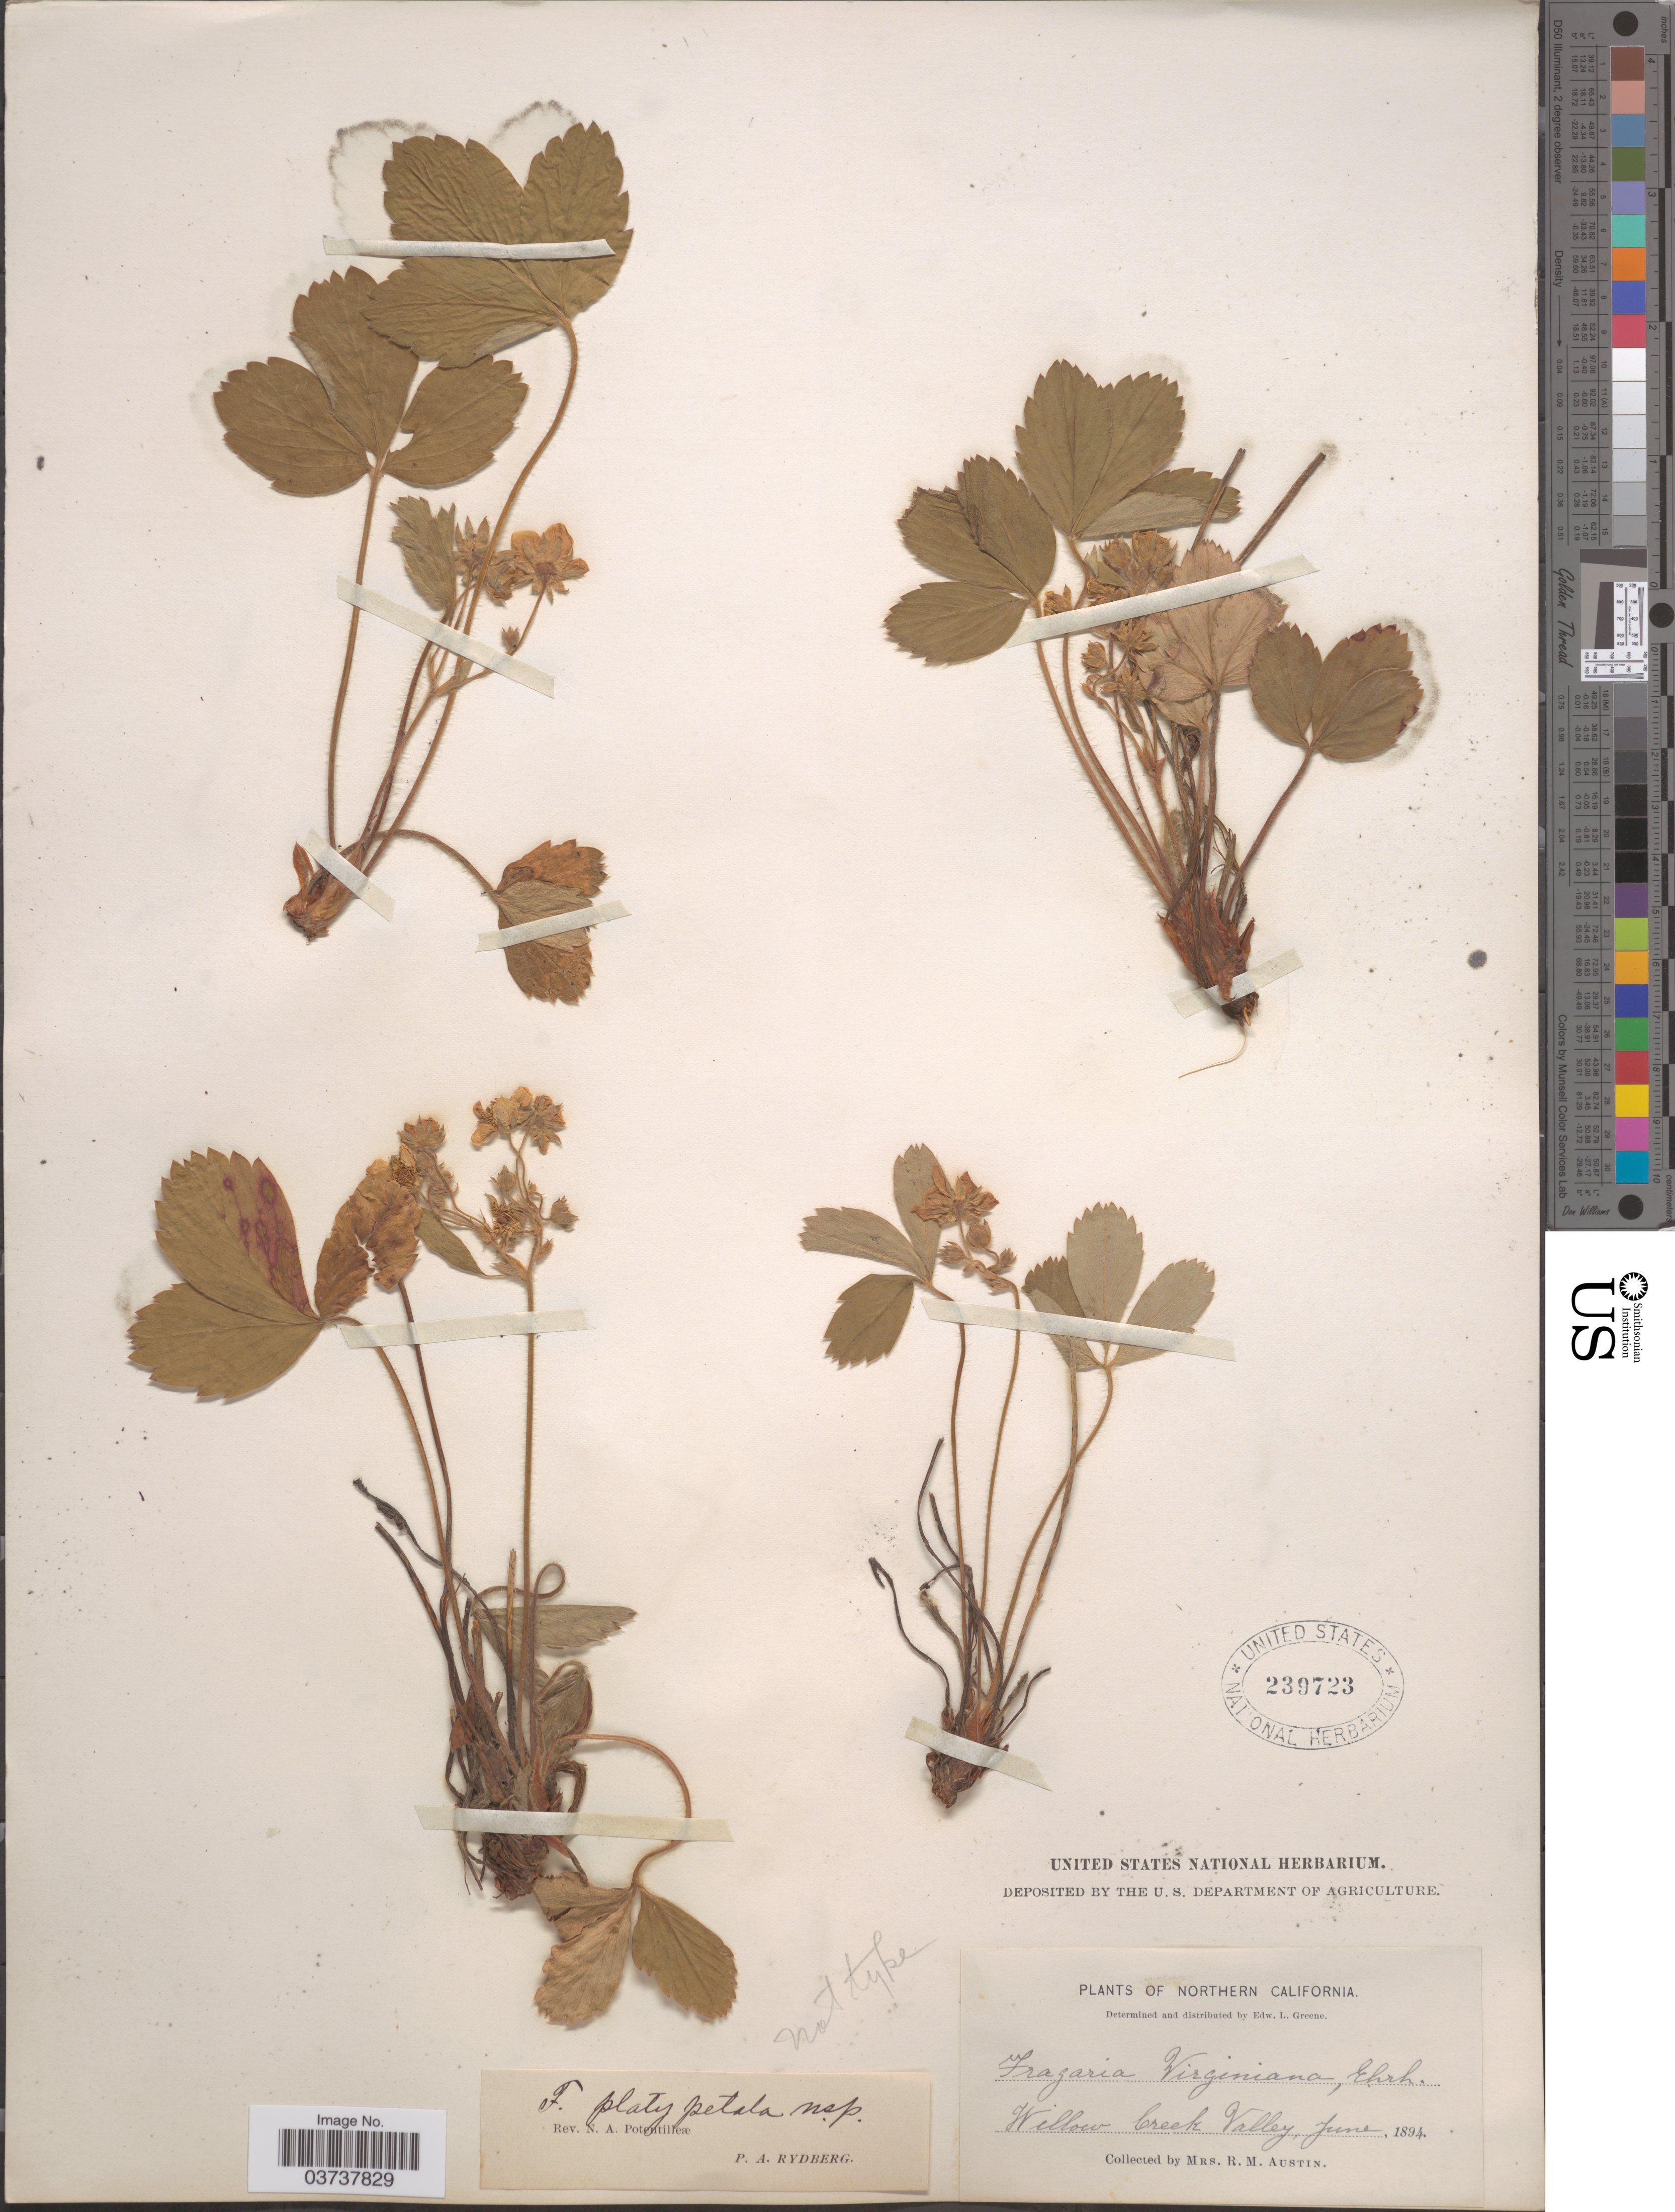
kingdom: Plantae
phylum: Tracheophyta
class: Magnoliopsida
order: Rosales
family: Rosaceae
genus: Fragaria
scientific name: Fragaria virginiana subsp. platypetala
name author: (Rydb.) Staudt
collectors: R. Austin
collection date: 1894-06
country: United States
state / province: California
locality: Northern California. Willow Creek Valley.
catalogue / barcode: US 239723